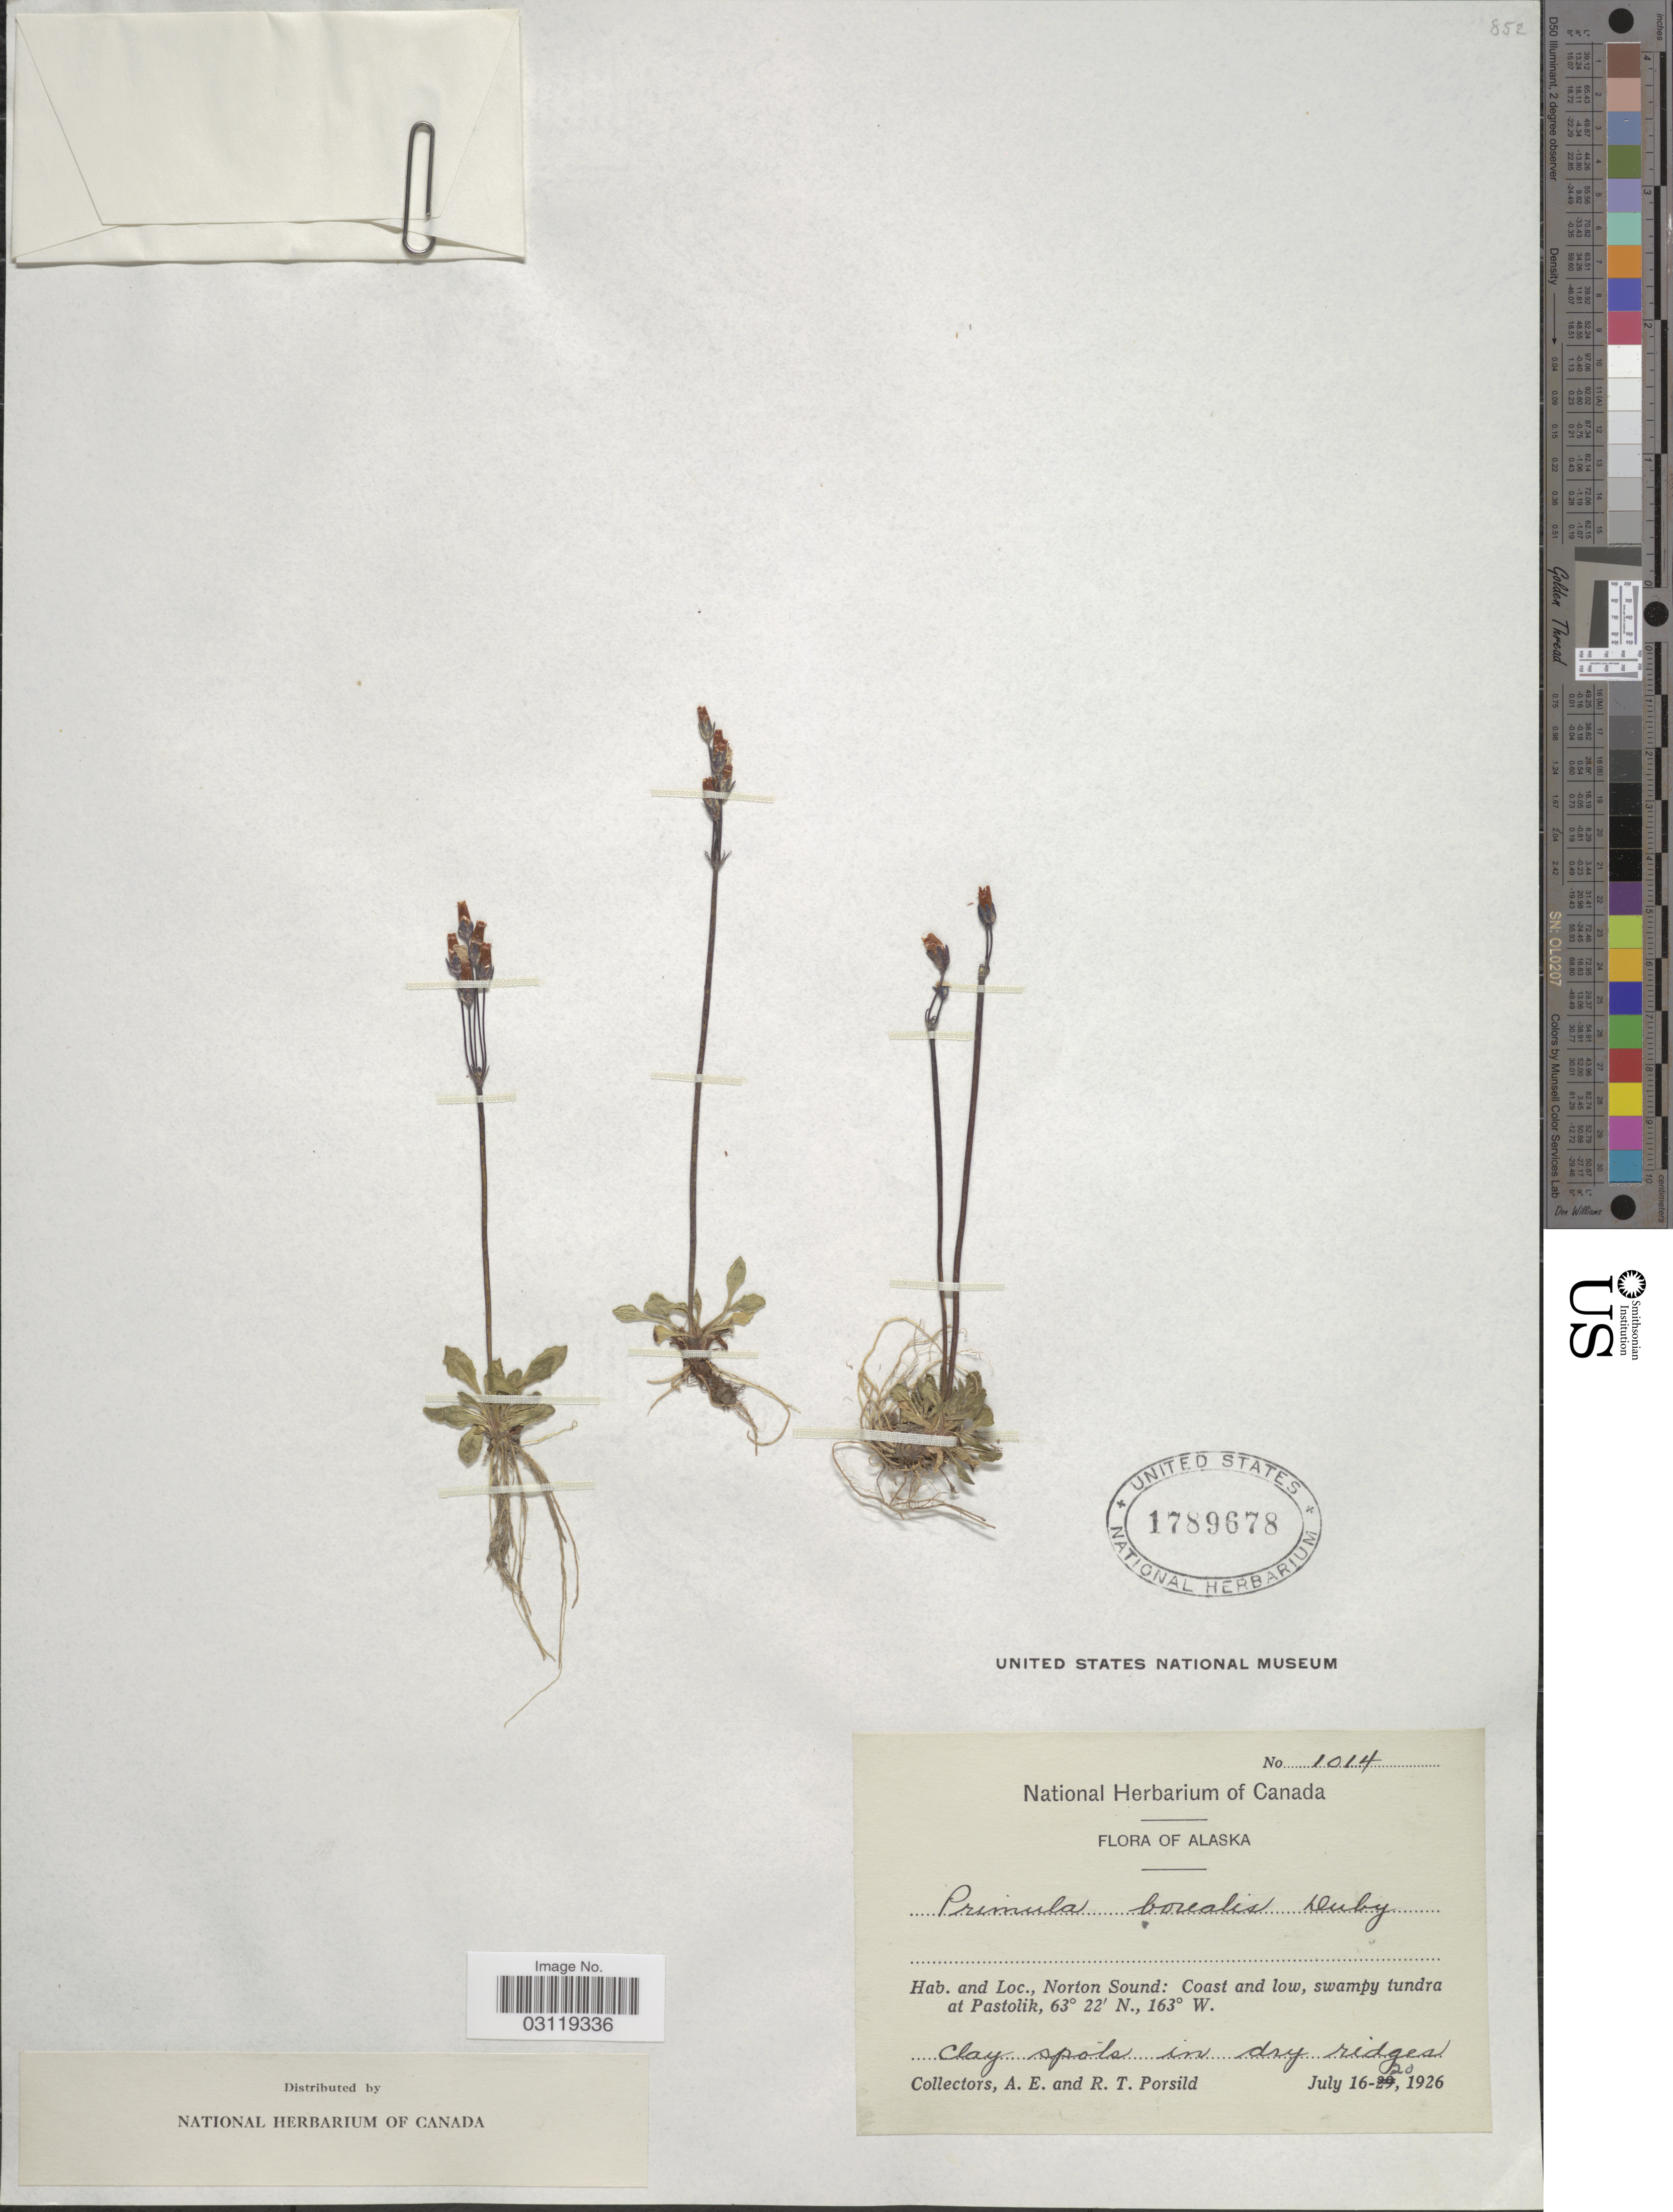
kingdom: Plantae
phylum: Tracheophyta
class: Magnoliopsida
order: Ericales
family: Primulaceae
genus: Primula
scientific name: Primula borealis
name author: Duby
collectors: A. E. Porsild & R. T. Porsild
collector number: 1014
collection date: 1926-07-16/1926-07-20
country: United States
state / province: Alaska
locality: Norton Sound: Coast and low, swampy tundra at Pastolik.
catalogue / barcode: US 1789678